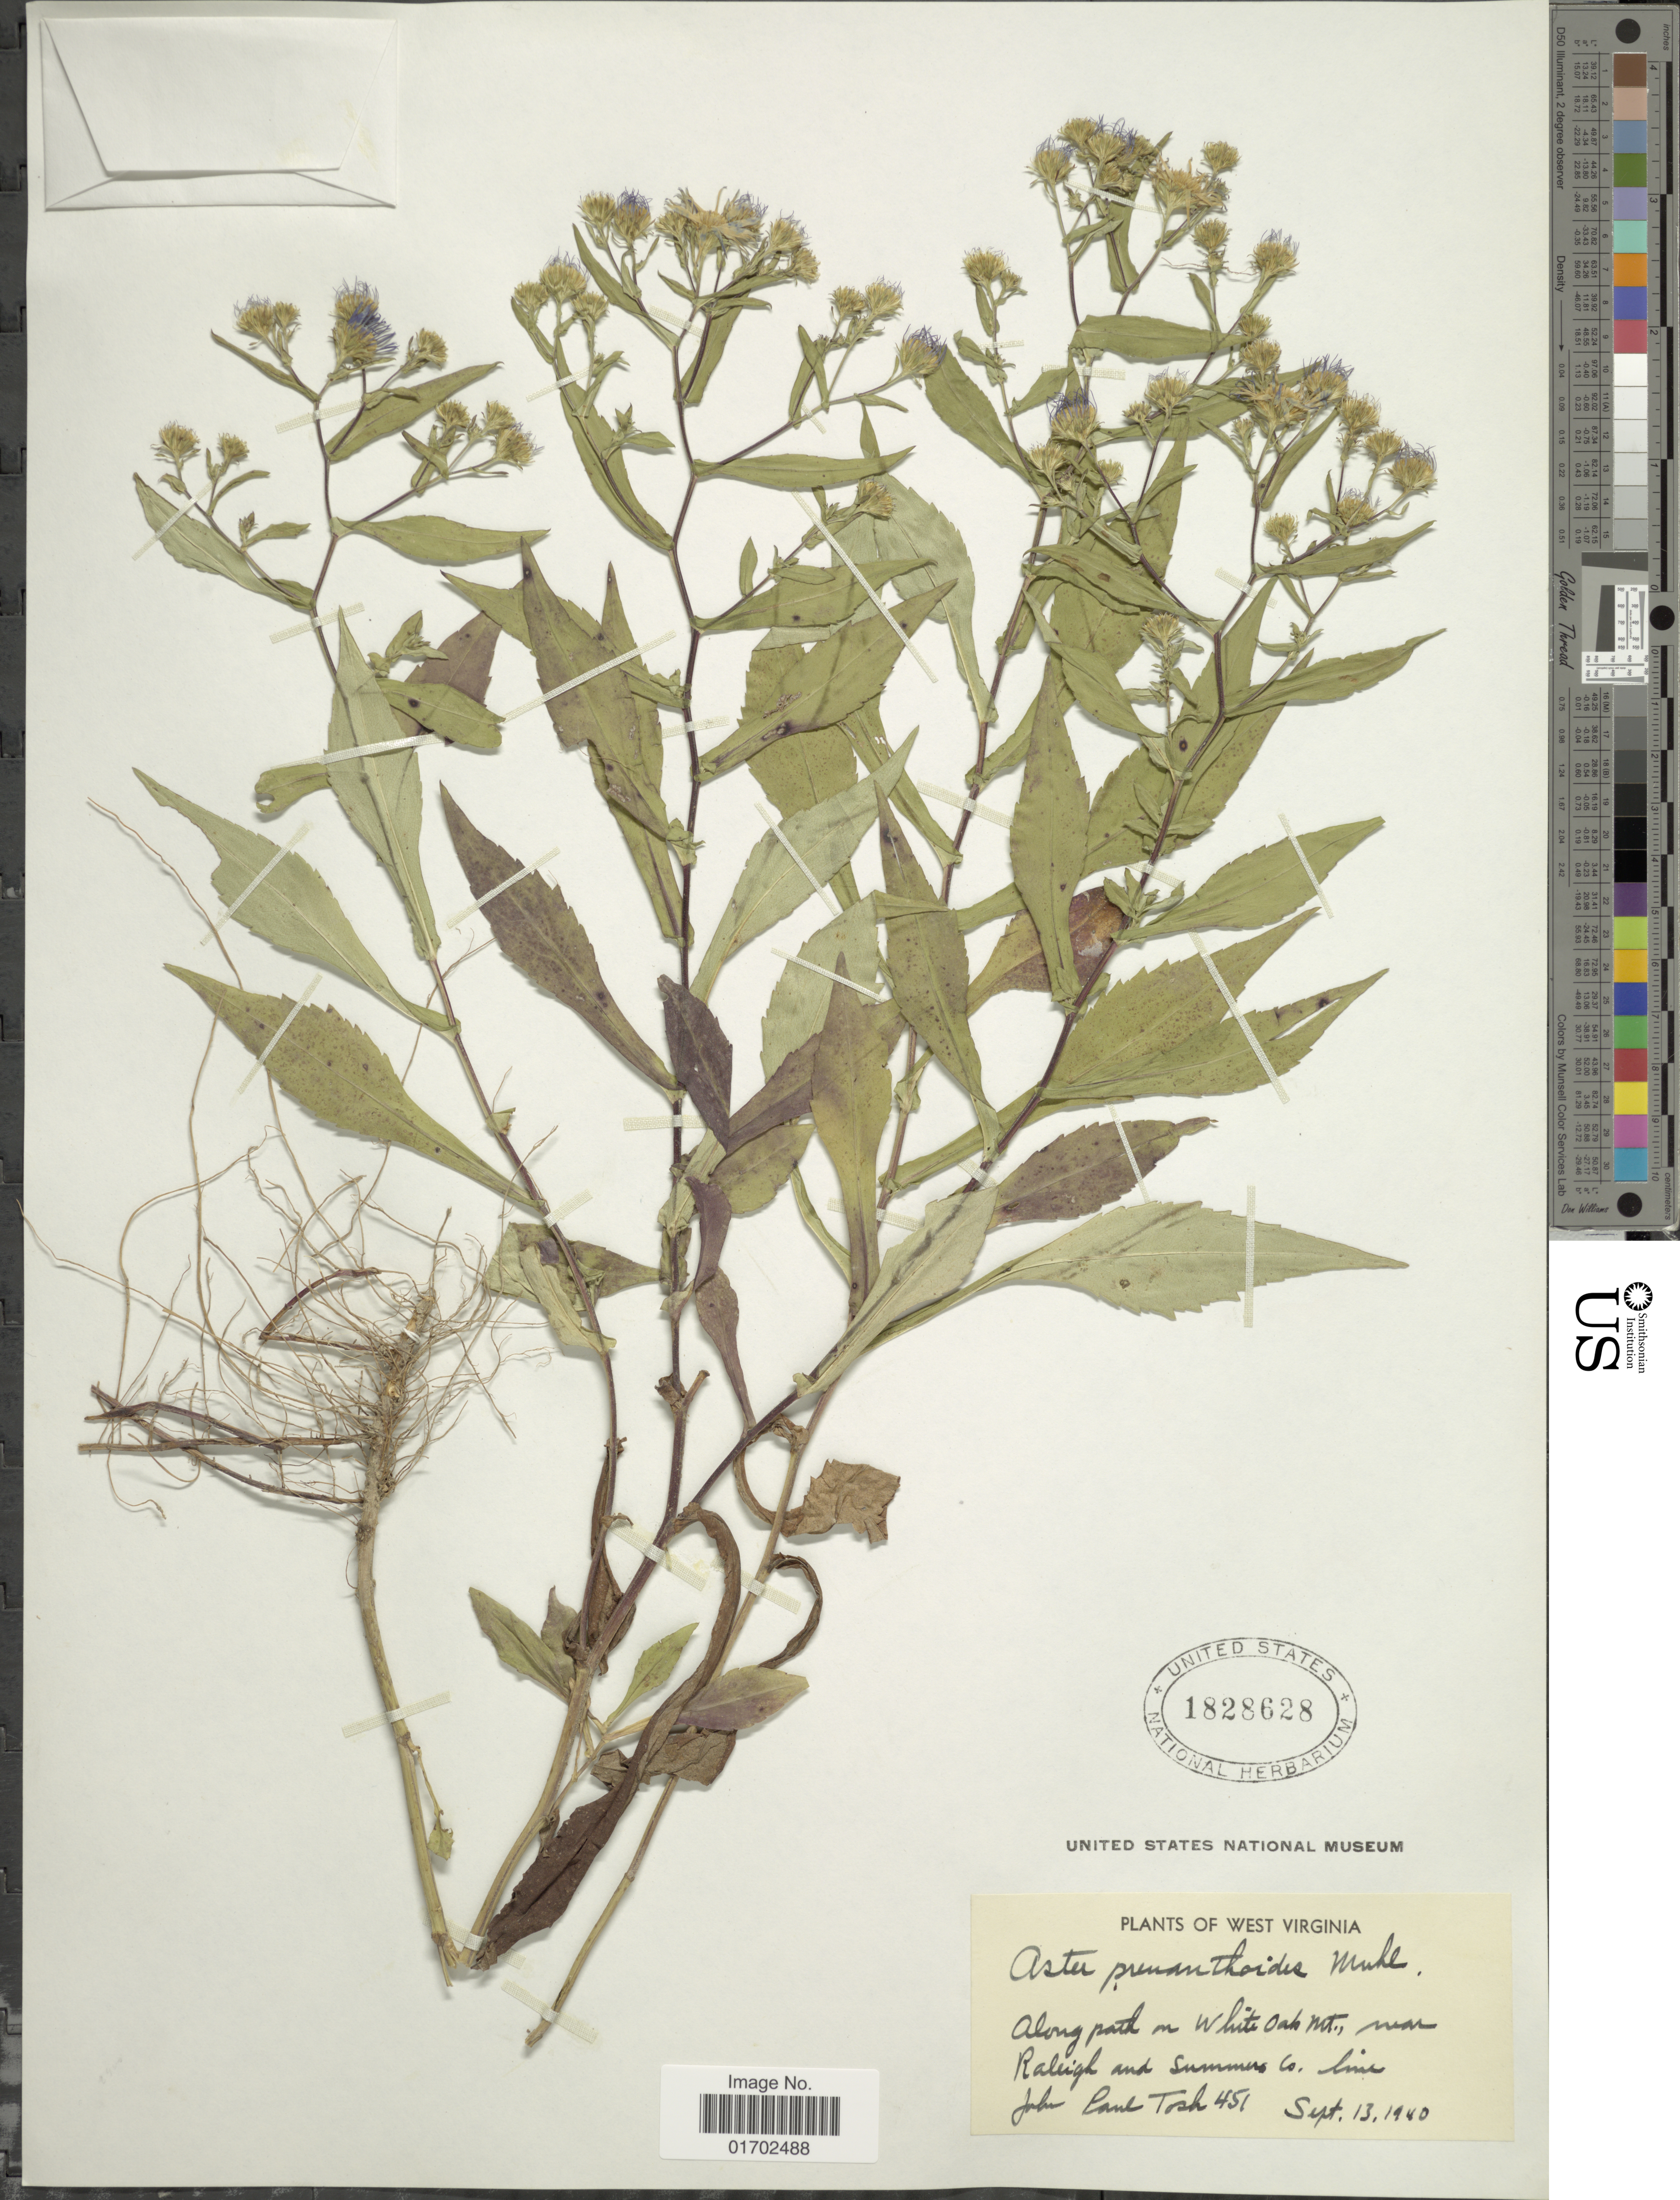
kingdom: Plantae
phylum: Tracheophyta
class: Magnoliopsida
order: Asterales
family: Asteraceae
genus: Symphyotrichum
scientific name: Symphyotrichum prenanthoides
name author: (Muhl. ex Willd.) G.L. Nesom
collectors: J. Tosh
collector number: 451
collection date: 1940-09-13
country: United States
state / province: West Virginia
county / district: Raleigh / Summers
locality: West Virginia. Along path on White Oak Mt., near Raleigh and Summers Co. line.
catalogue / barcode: US 1828628